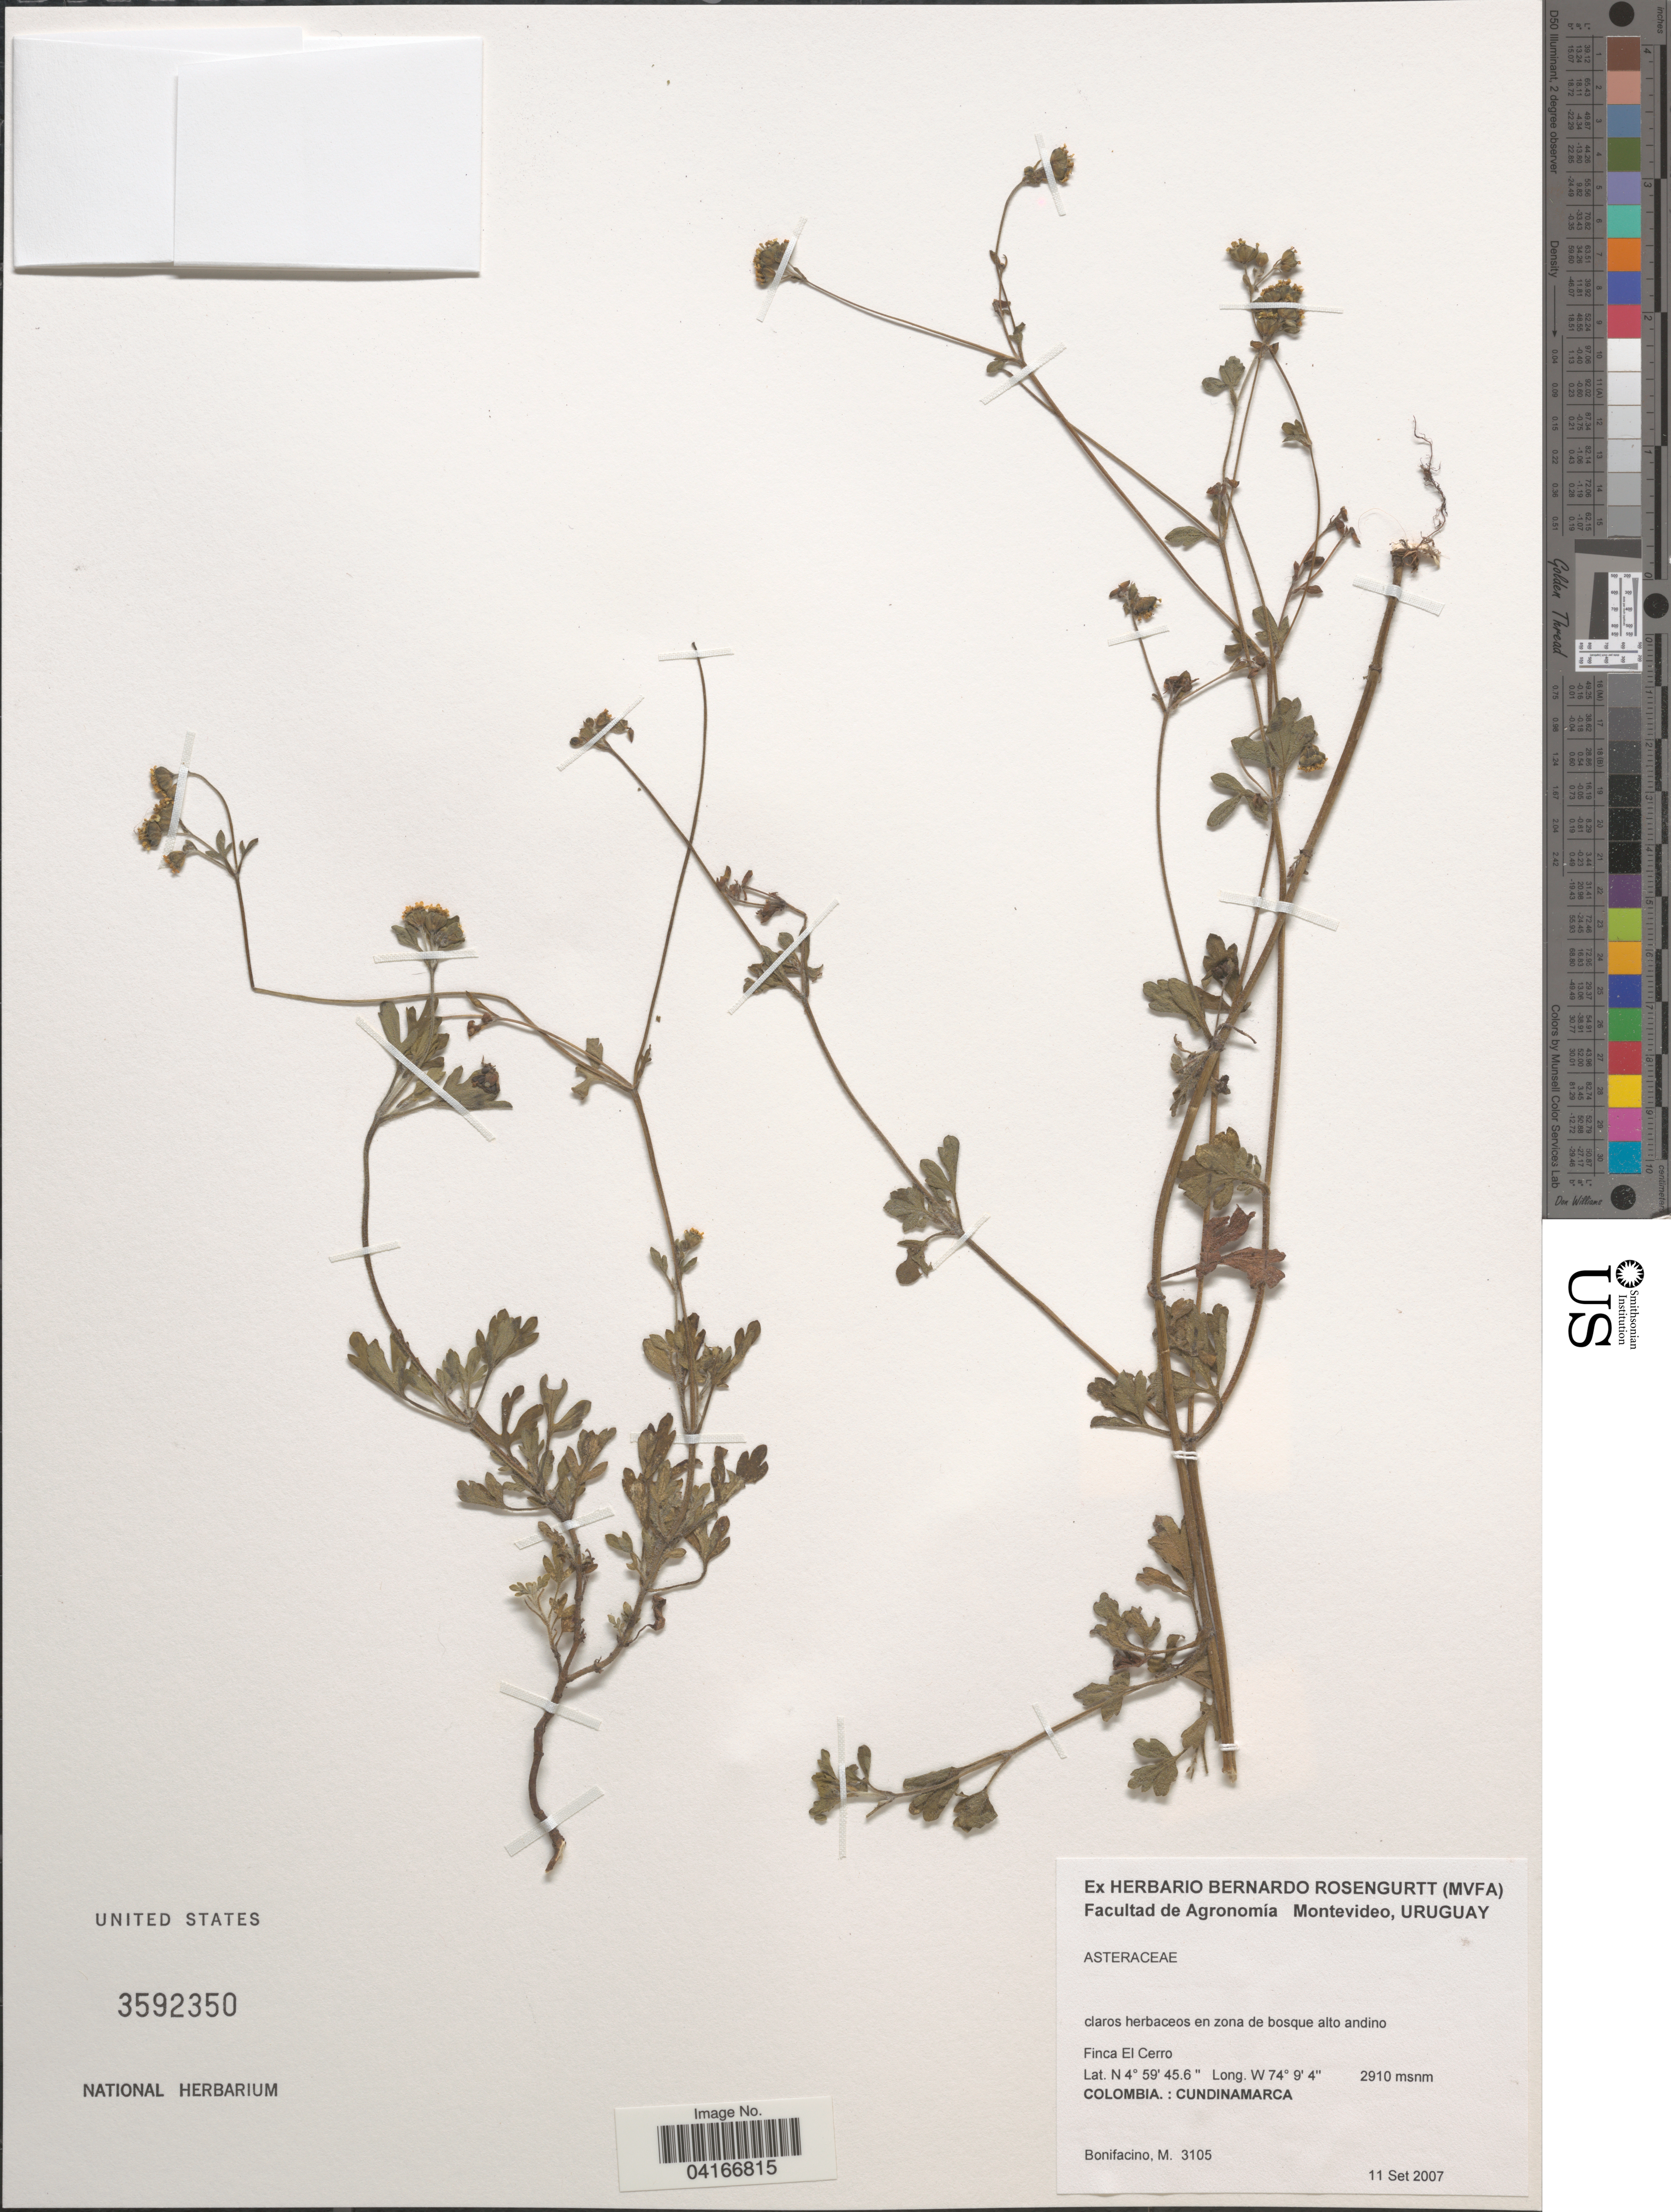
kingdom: Plantae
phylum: Tracheophyta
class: Magnoliopsida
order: Asterales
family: Asteraceae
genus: Villanova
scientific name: Villanova sp.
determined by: Ávila, F. A.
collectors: M. Bonifacino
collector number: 3105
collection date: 2007-09-11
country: Colombia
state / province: Cundinamarca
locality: Finca El Cerro.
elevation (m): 2910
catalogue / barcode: US 3592350